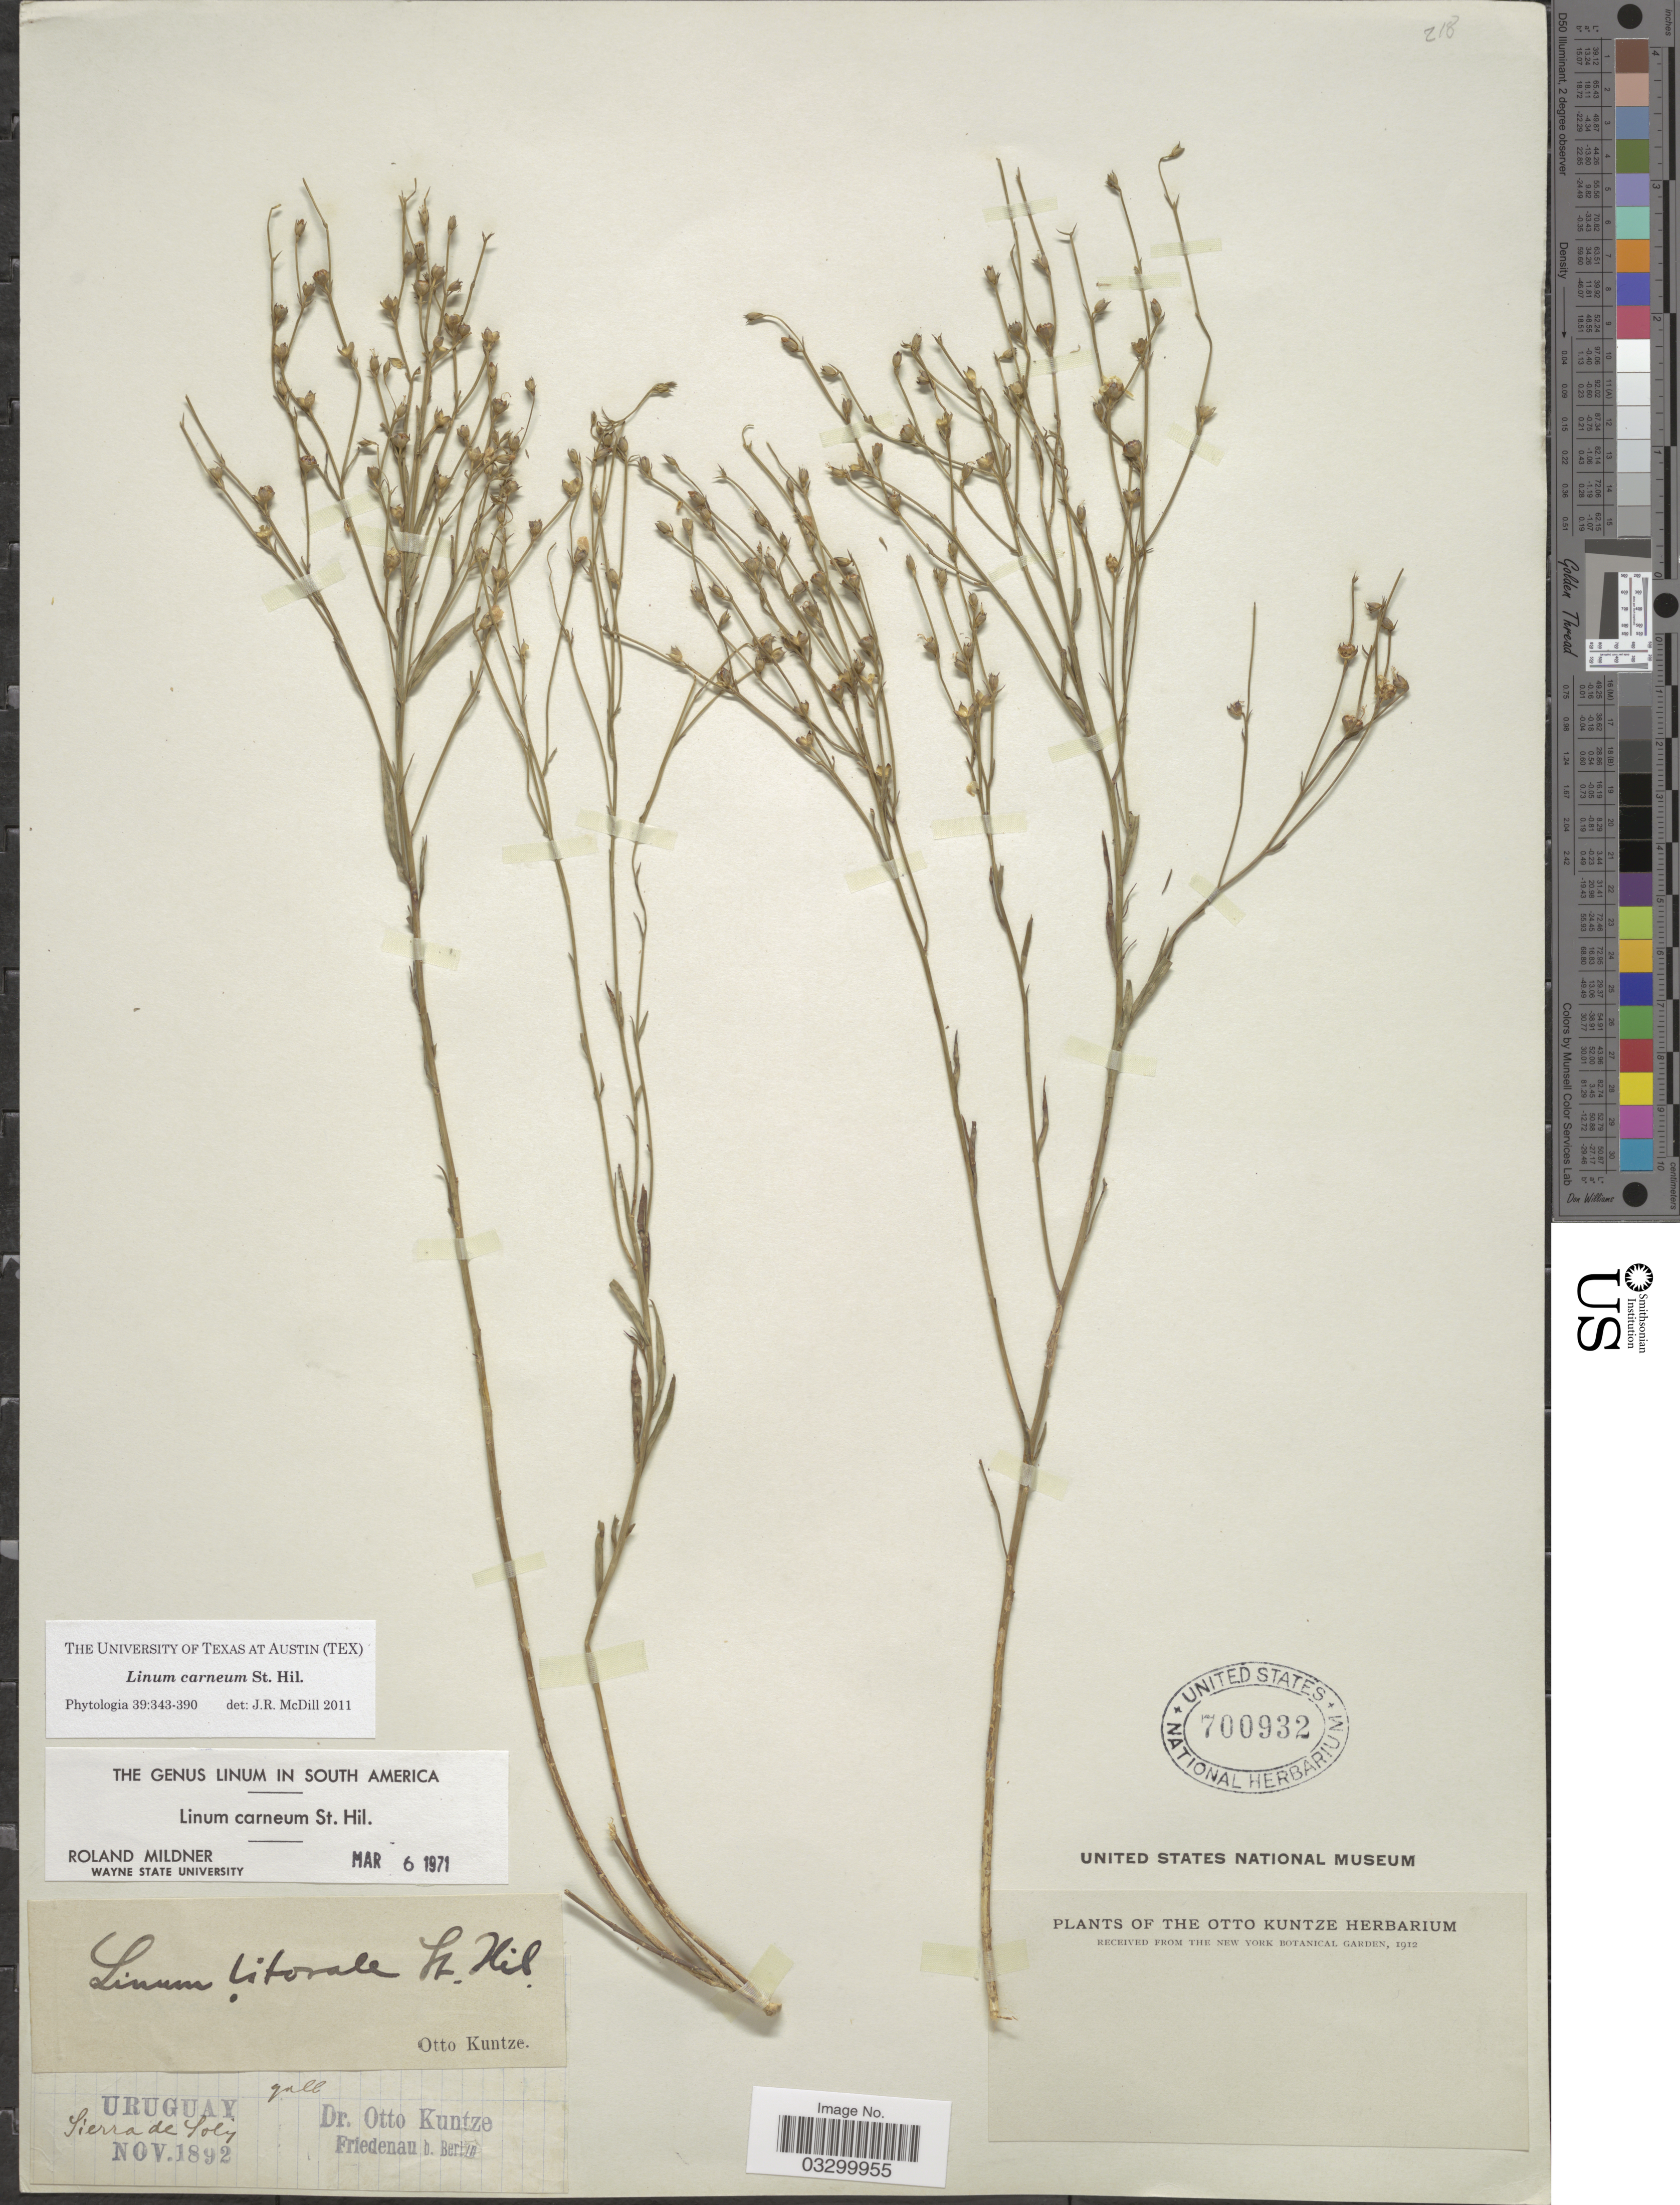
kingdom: Plantae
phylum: Tracheophyta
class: Magnoliopsida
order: Malpighiales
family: Linaceae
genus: Linum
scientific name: Linum carneum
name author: A. St.-Hil.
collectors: C.E.O. Kuntze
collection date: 1892-11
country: Uruguay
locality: Sierra de Solís.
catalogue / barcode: US 700932